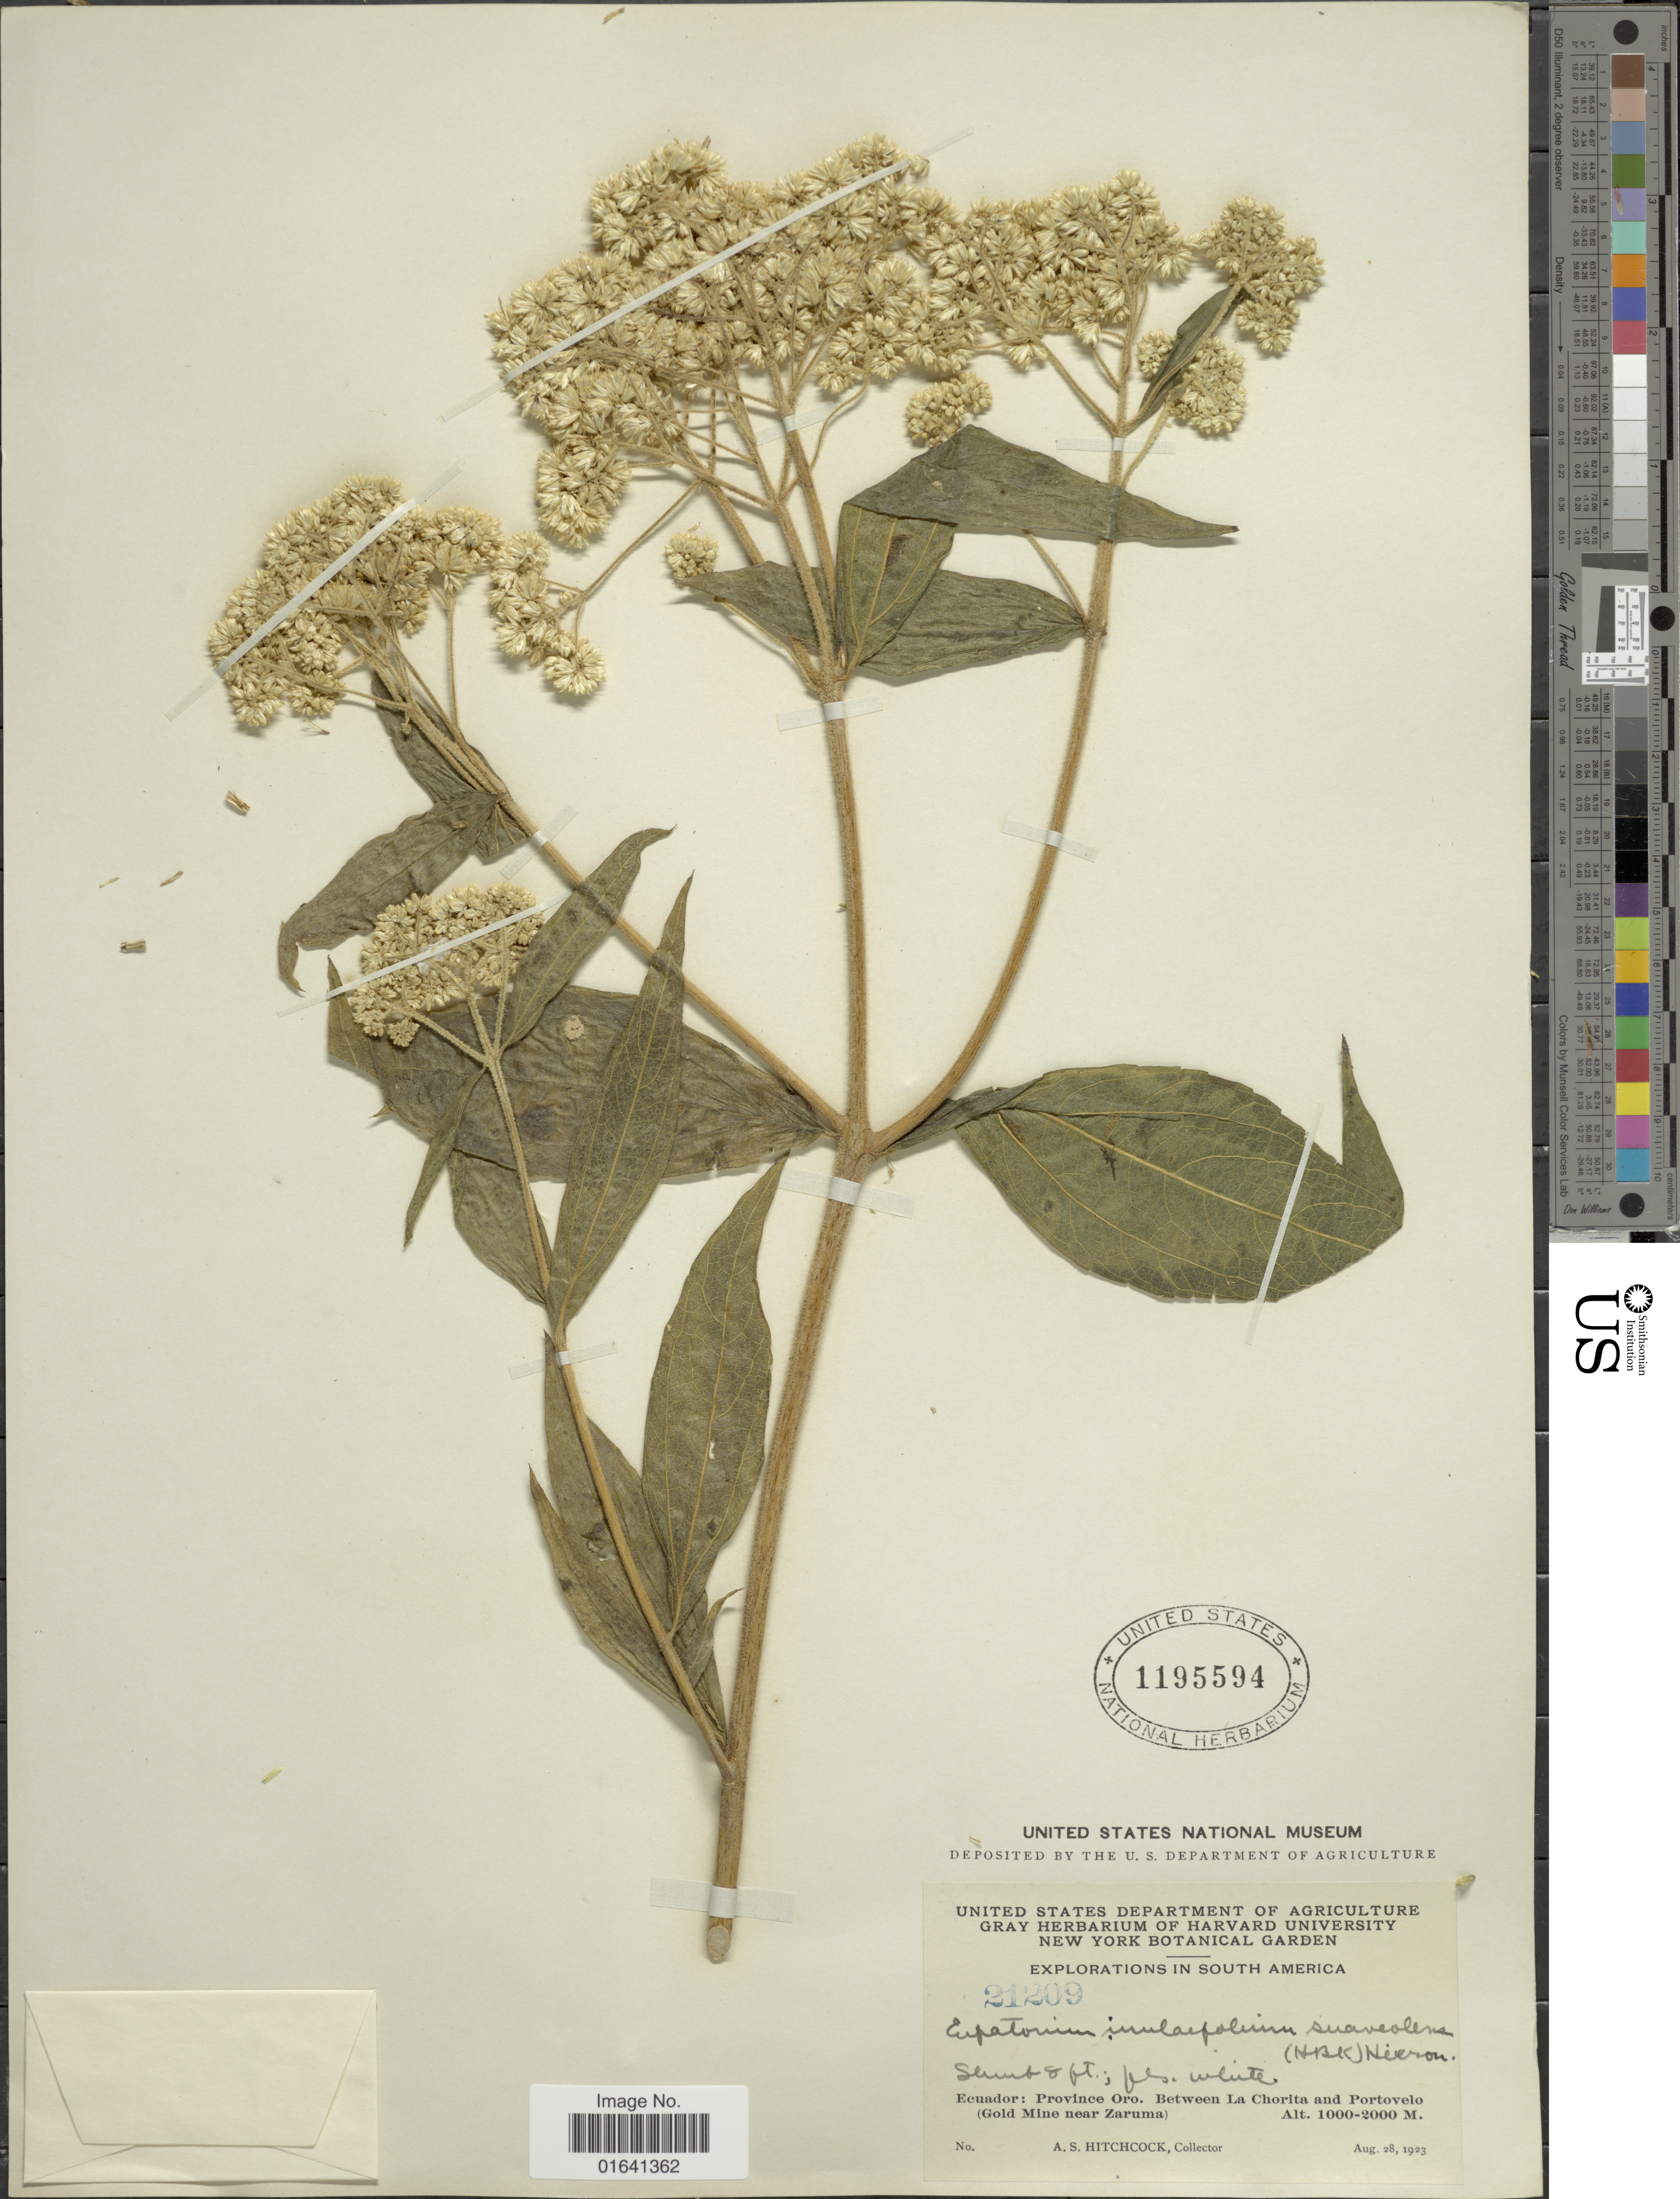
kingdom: Plantae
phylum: Tracheophyta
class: Magnoliopsida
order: Asterales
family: Asteraceae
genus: Austroeupatorium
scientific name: Austroeupatorium inulaefolium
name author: (Kunth) R.M. King & H. Rob.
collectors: A. S. Hitchcock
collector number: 21209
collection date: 1923-08-28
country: Ecuador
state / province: El Oro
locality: Province Oro. Between La Chorita and Portovelo (Gold Mine near Zaruma)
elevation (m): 1000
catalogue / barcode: US 1195594